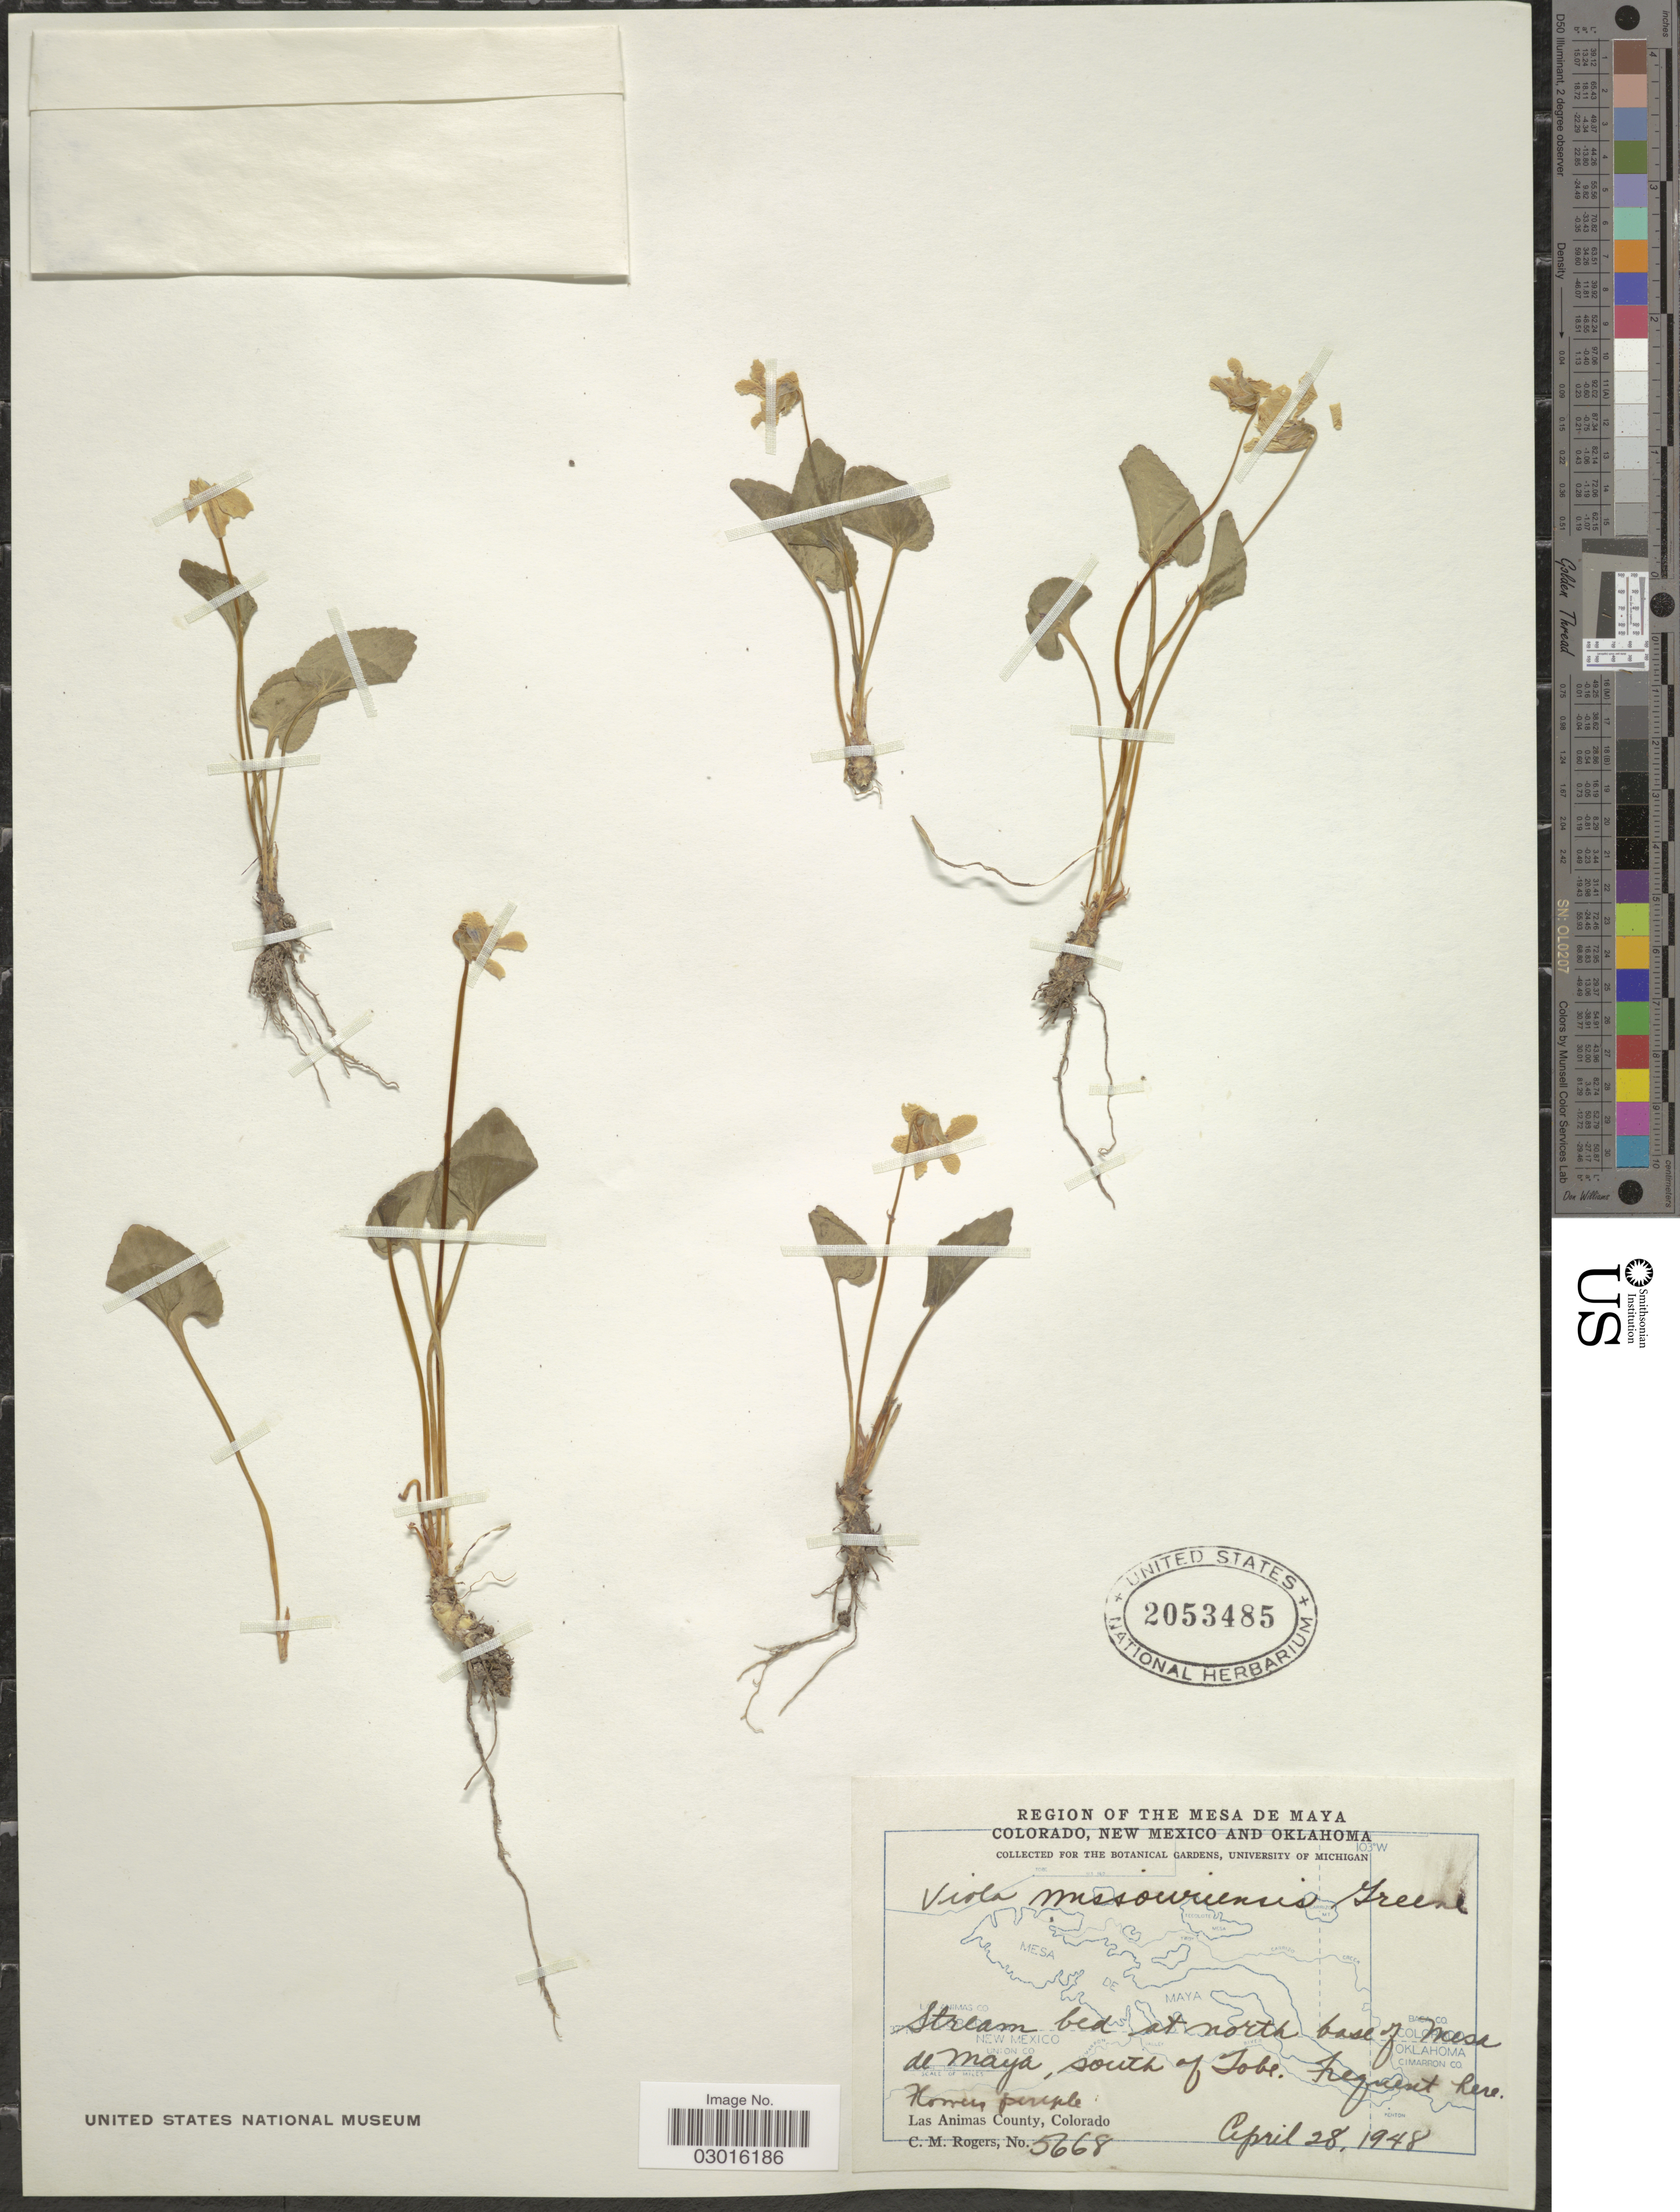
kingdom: Plantae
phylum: Tracheophyta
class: Magnoliopsida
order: Malpighiales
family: Violaceae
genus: Viola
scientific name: Viola missouriensis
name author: Greene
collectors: C. M. Rogers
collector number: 5668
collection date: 1948-04-28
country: United States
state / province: Colorado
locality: Region of The Mesa De Maya, Colorado, stream bed at north base of mesa de maya, south of Tobe. Las Animas County.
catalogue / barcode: US 2053485